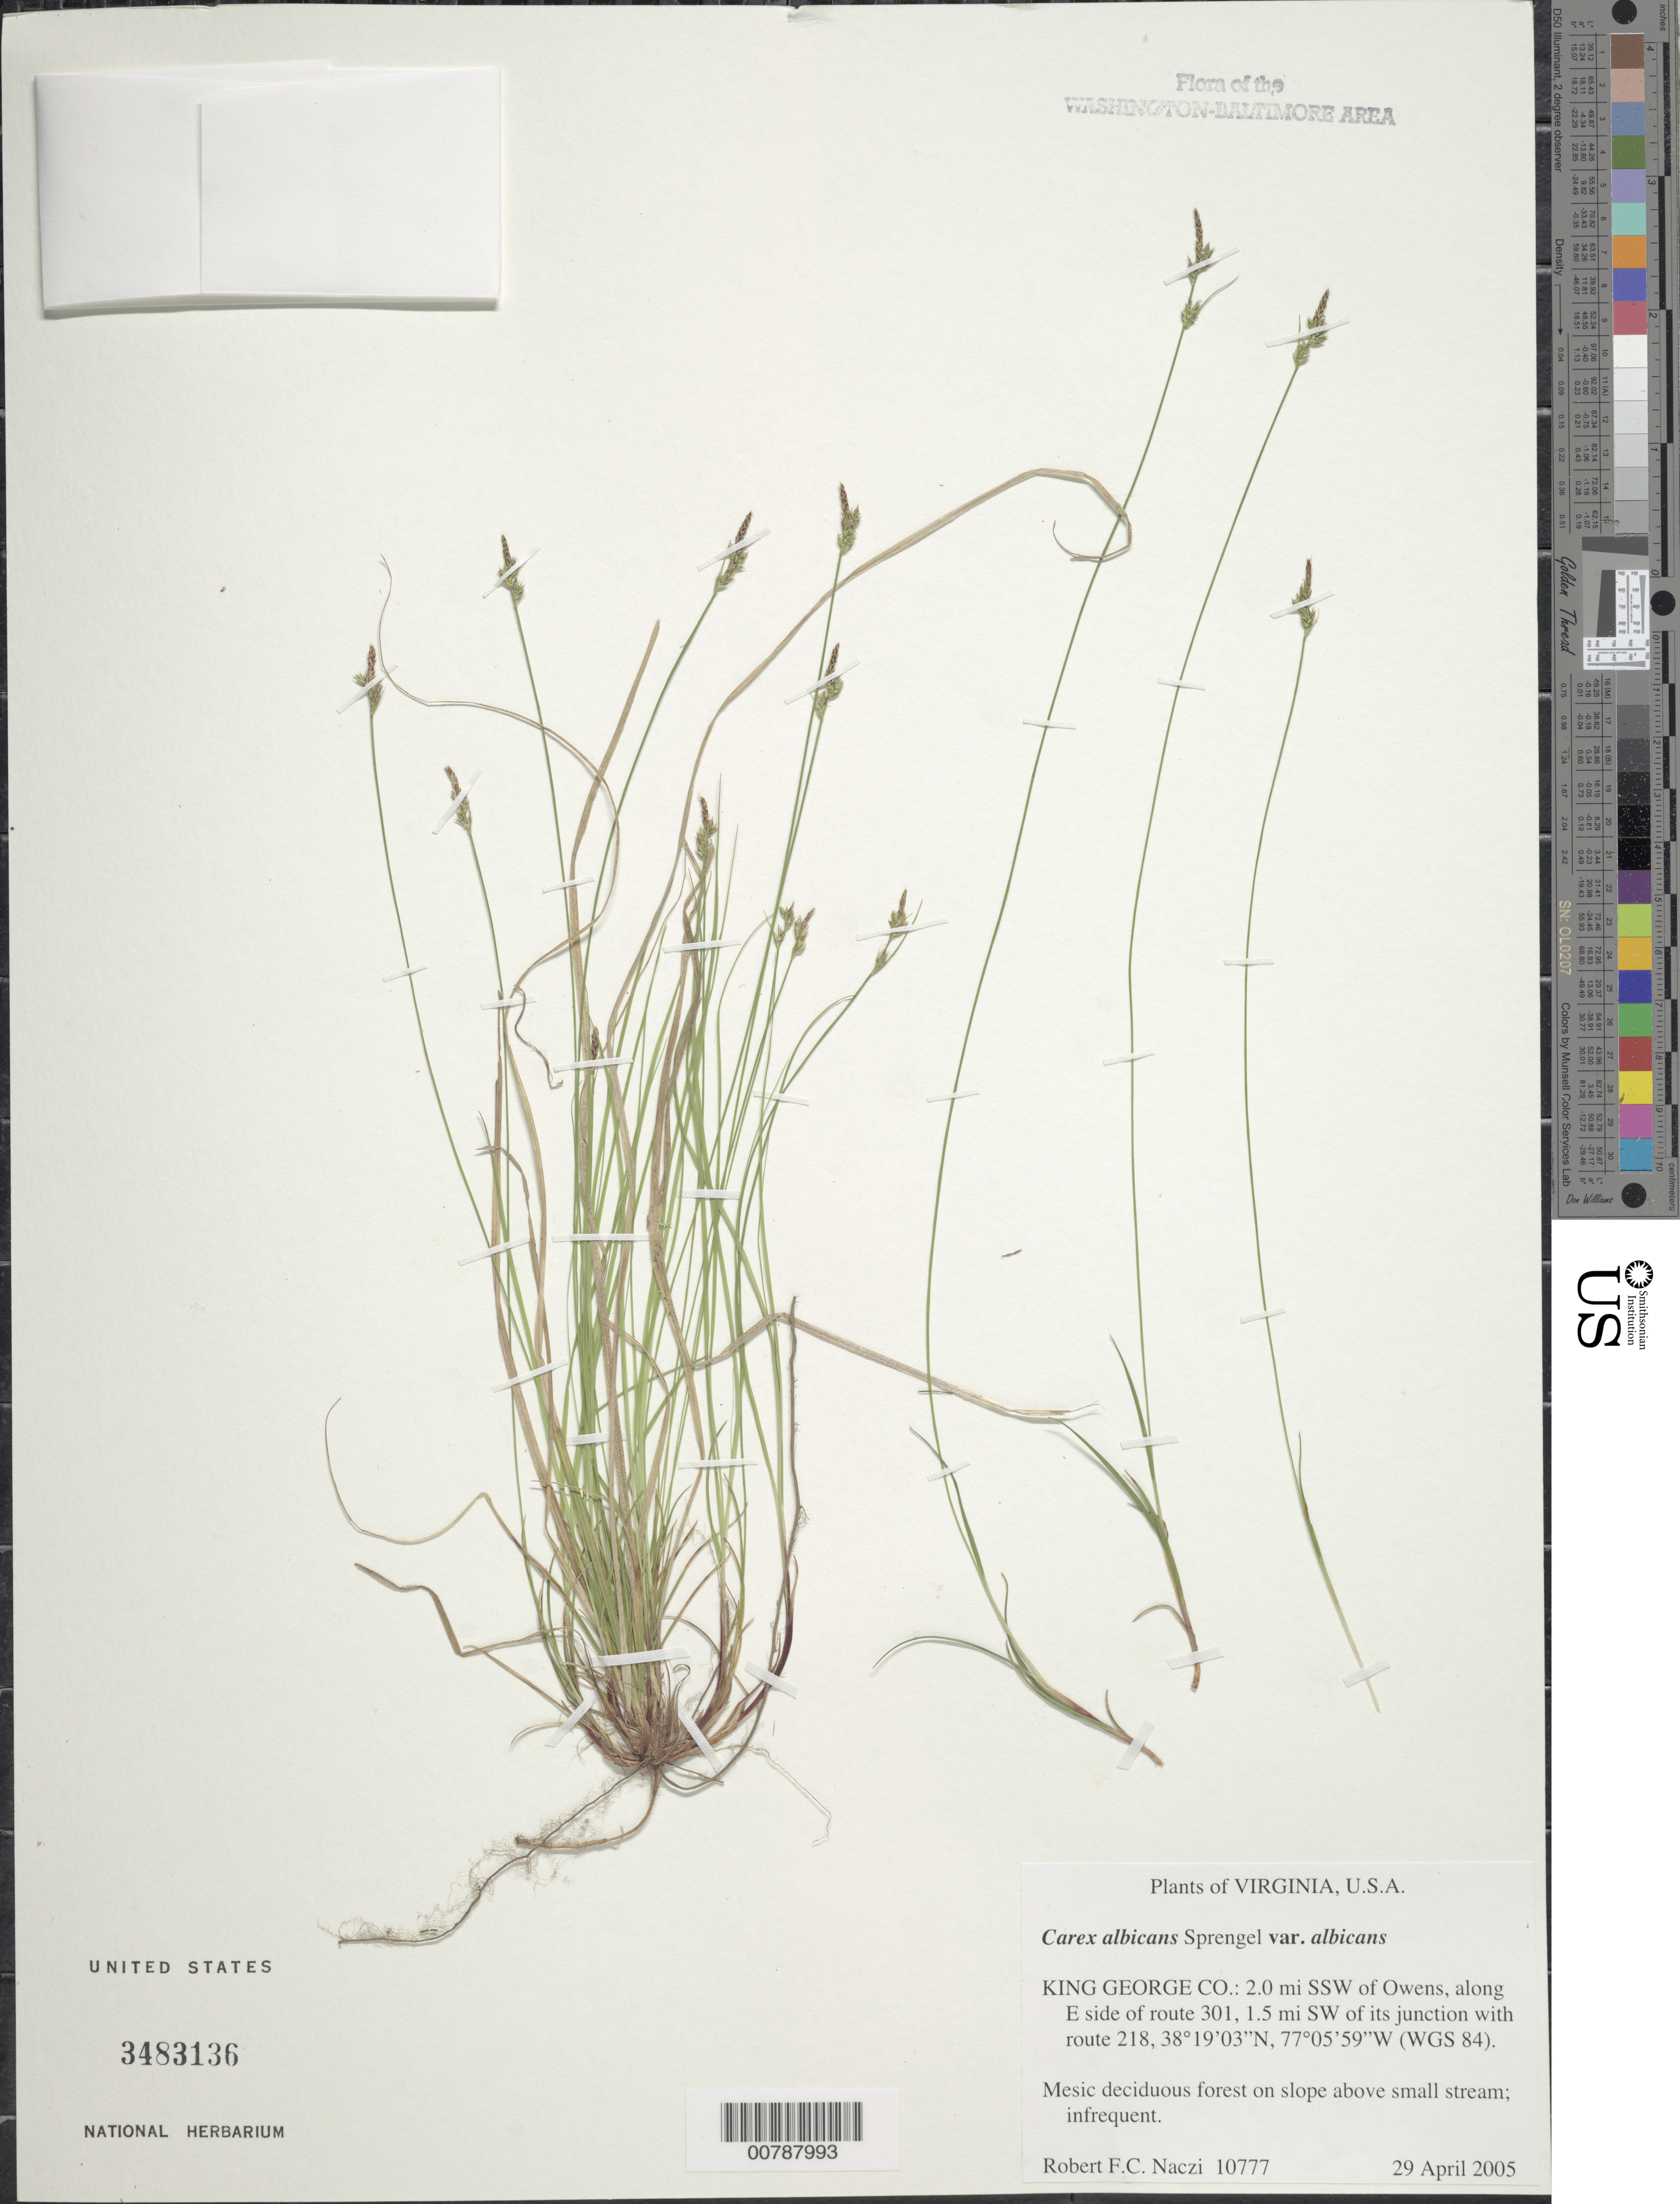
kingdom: Plantae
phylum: Tracheophyta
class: Liliopsida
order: Poales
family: Cyperaceae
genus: Carex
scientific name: Carex albicans var. albicans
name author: Willd. ex Spreng.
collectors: R. F. C. Naczi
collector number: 10777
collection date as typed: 29 April 2005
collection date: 2005-04-29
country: United States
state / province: Virginia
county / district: King George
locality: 2.0 mi SSW of Owens, along R side of route 301, 1.5 mi SW of its junction with Route 218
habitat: Mesic deciduous forest on slope above small streams.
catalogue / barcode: US 3483136